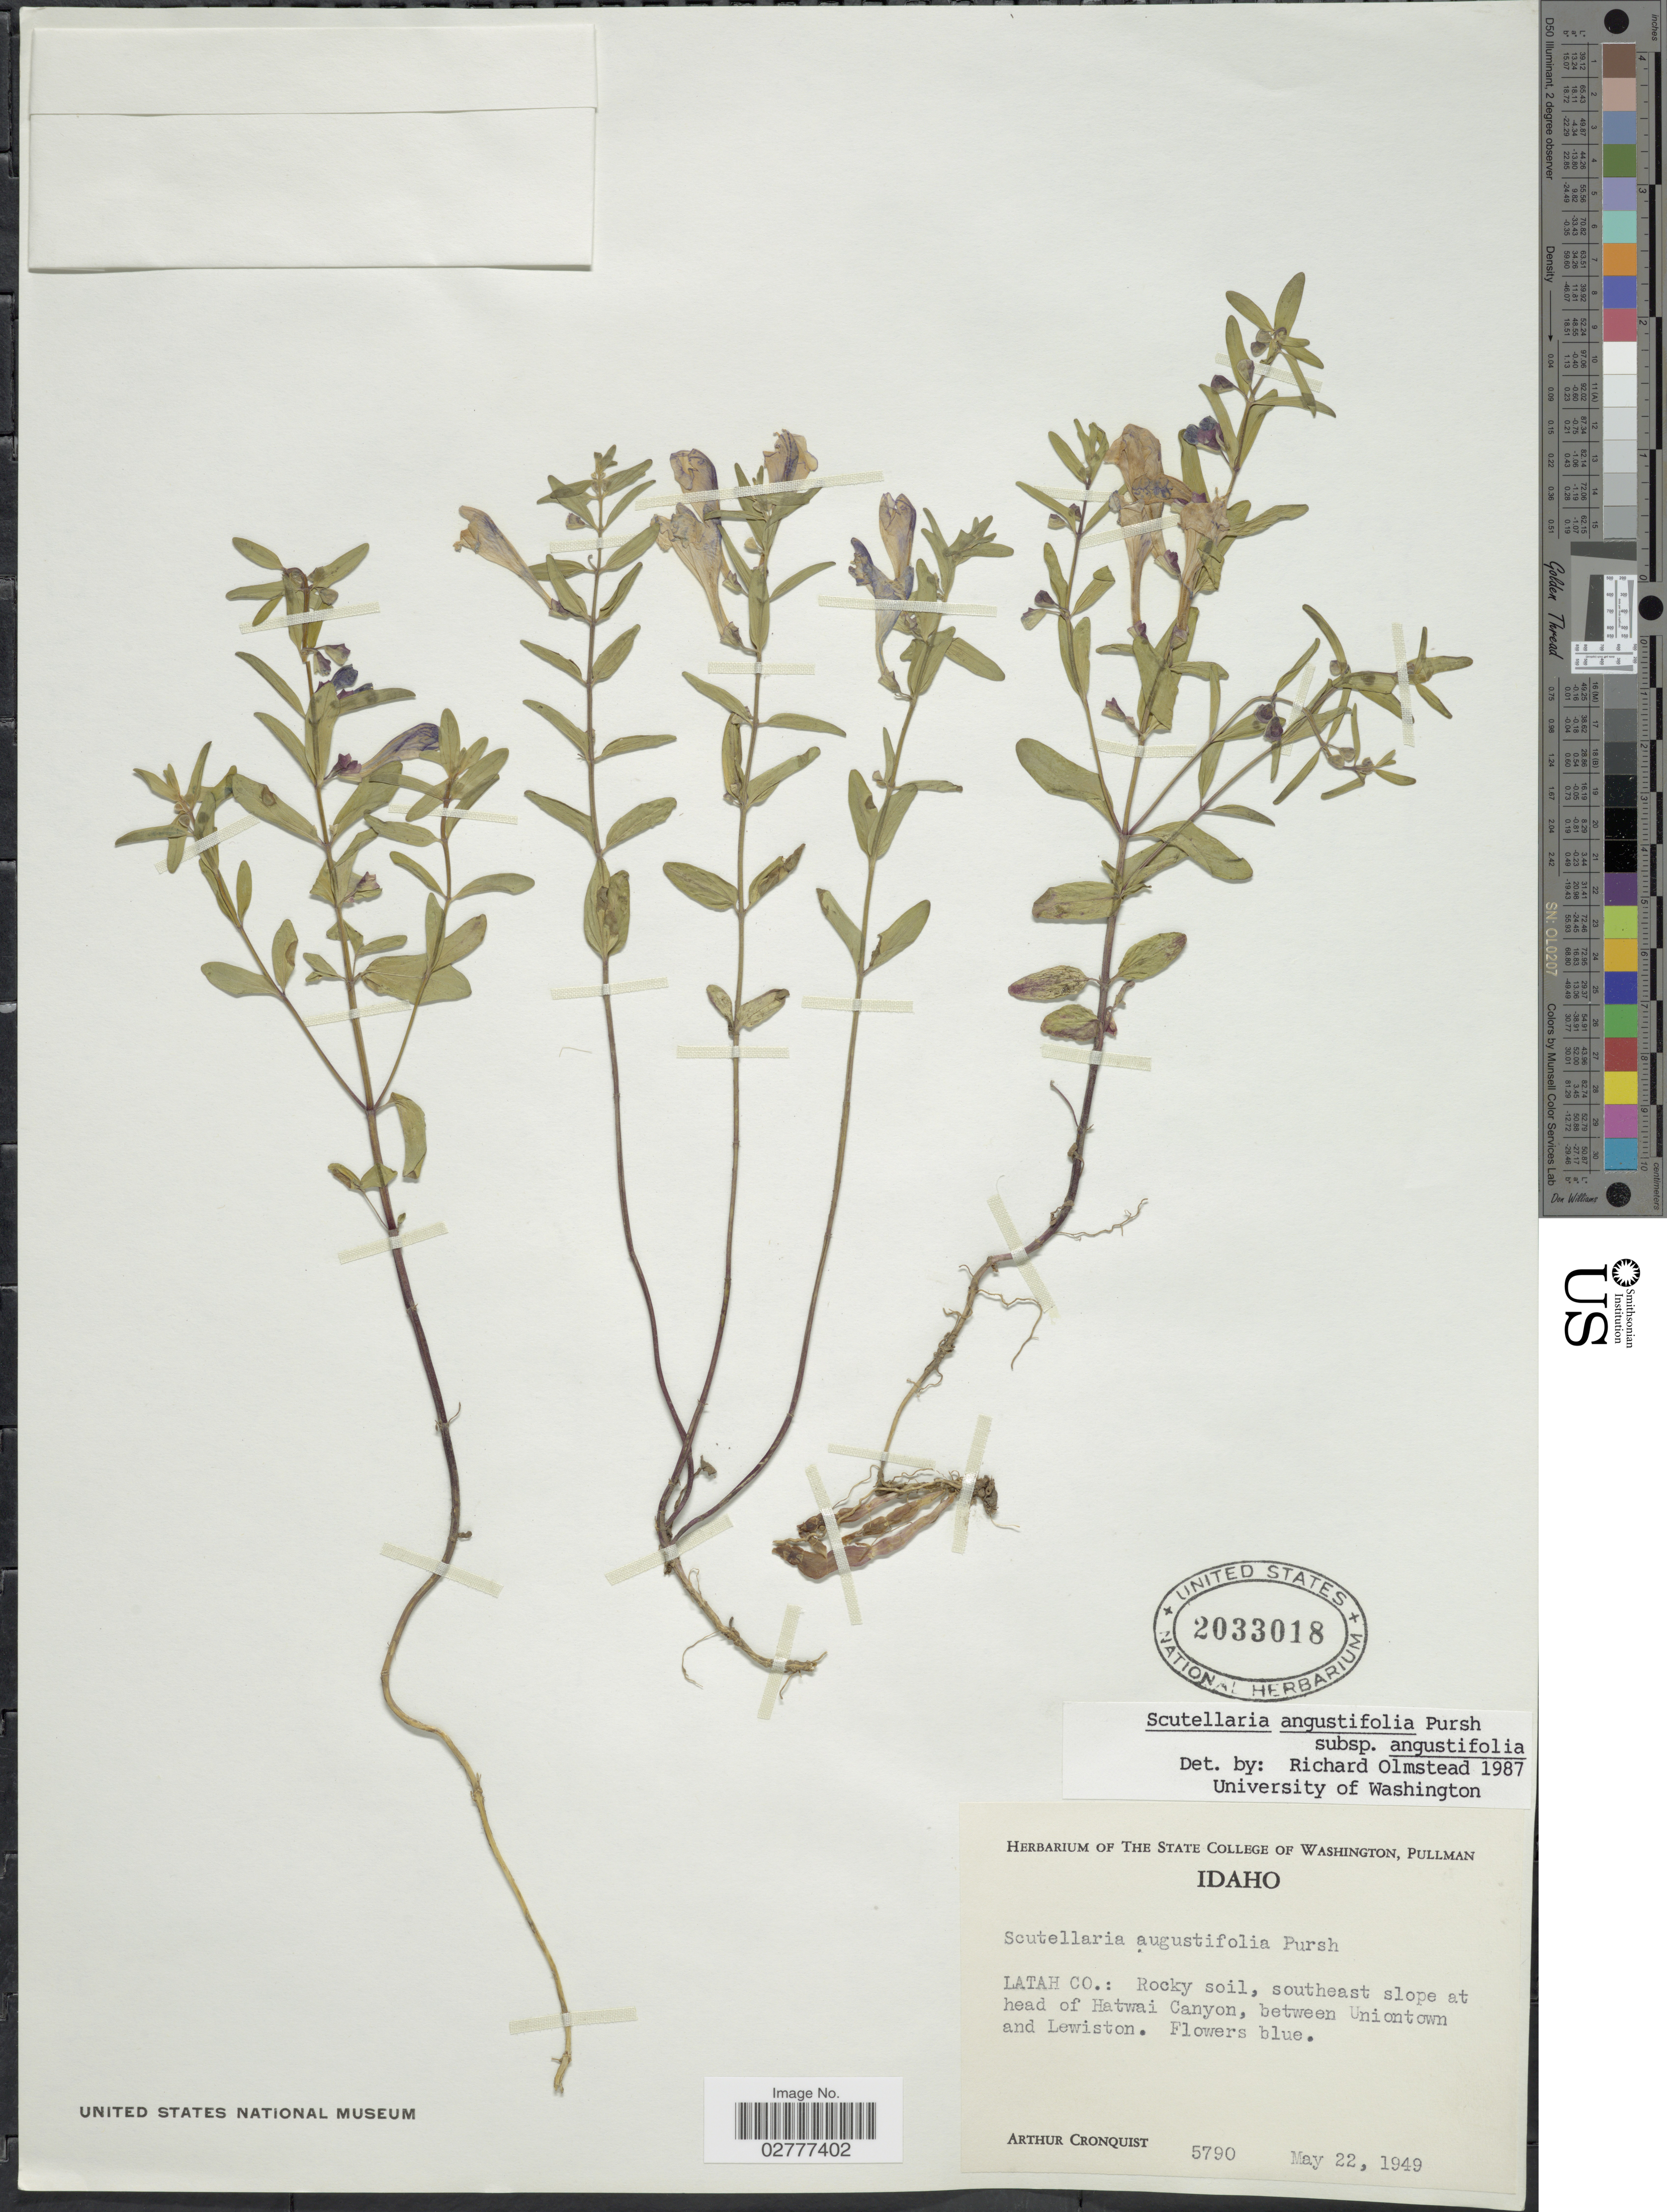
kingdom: Plantae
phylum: Tracheophyta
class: Magnoliopsida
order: Lamiales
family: Lamiaceae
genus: Scutellaria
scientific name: Scutellaria angustifolia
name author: Pursh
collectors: A. J. Cronquist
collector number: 5790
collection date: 1949-05-22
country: United States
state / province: Idaho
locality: Latah Co.: Rocky soil, southeast slope at head of Hatwai Canyon, between Uniontown and Lewiston.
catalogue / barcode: US 2033018